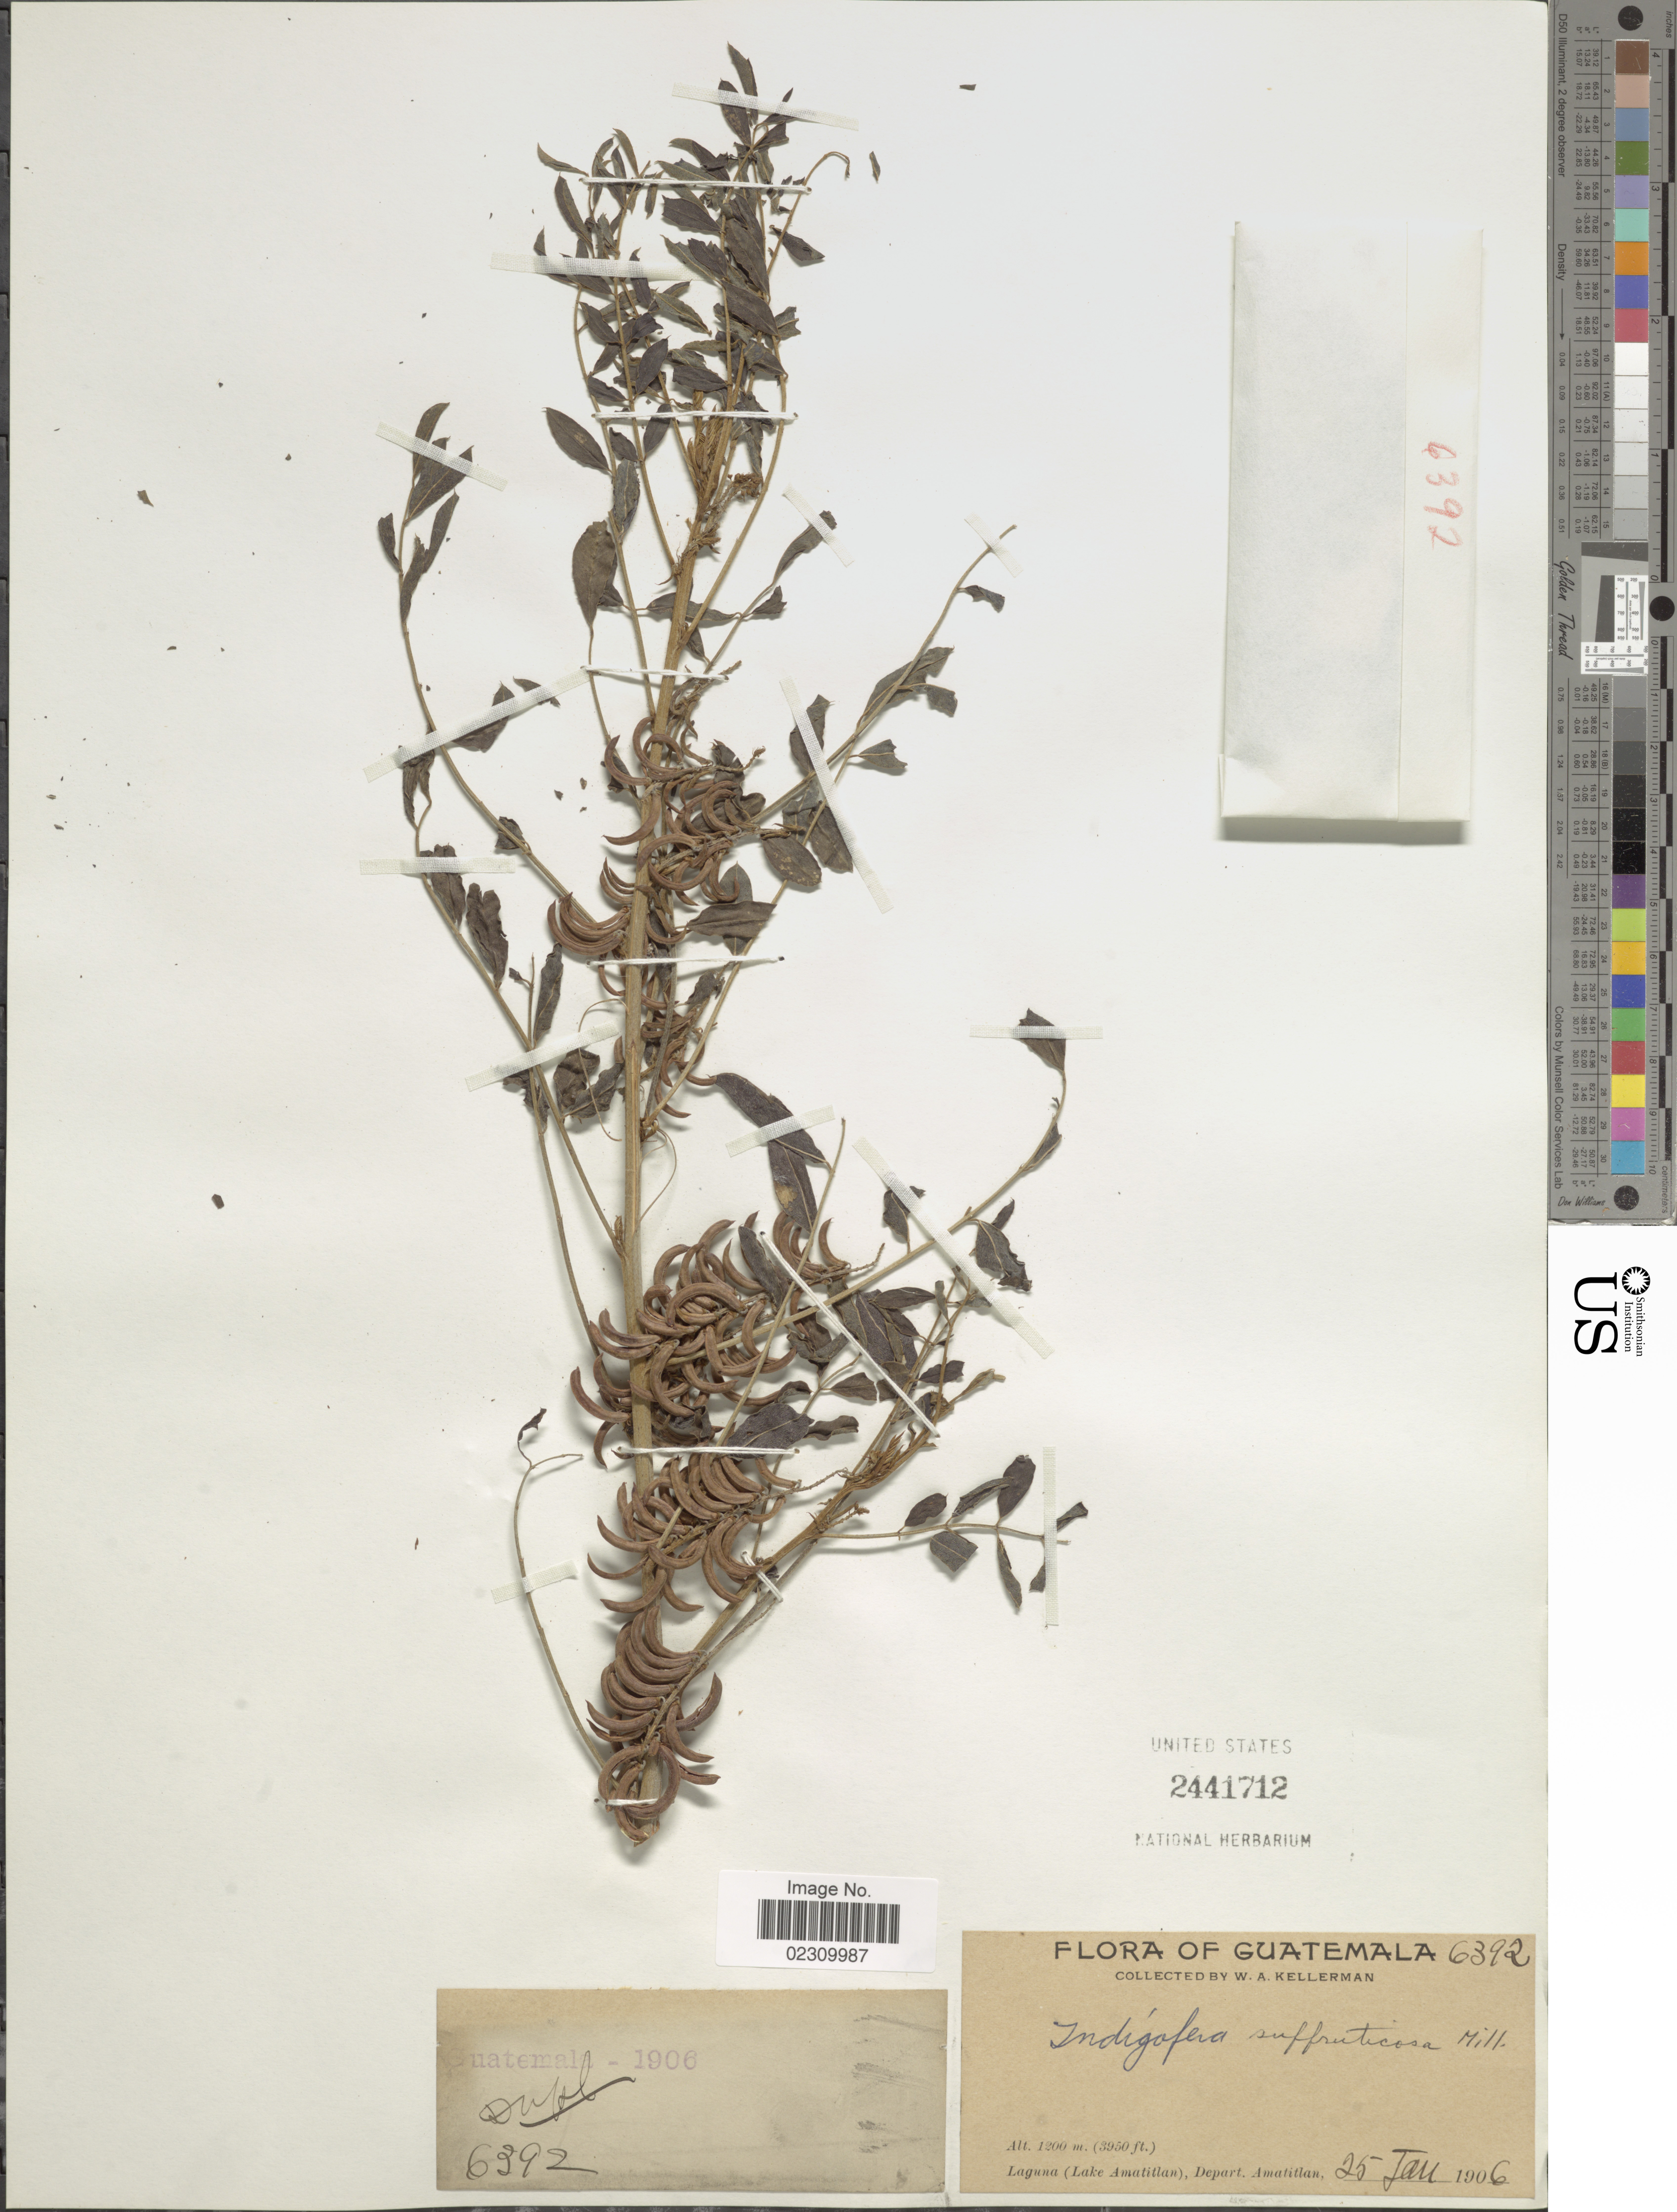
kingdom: Plantae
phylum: Tracheophyta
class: Magnoliopsida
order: Fabales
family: Fabaceae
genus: Indigofera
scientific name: Indigofera suffruticosa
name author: Mill.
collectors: W. Kellerman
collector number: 6392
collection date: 1906-01-25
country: Guatemala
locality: Laguna (Lake Amatitlan), Depart. Amatitlan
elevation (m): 1204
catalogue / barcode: US 2441712